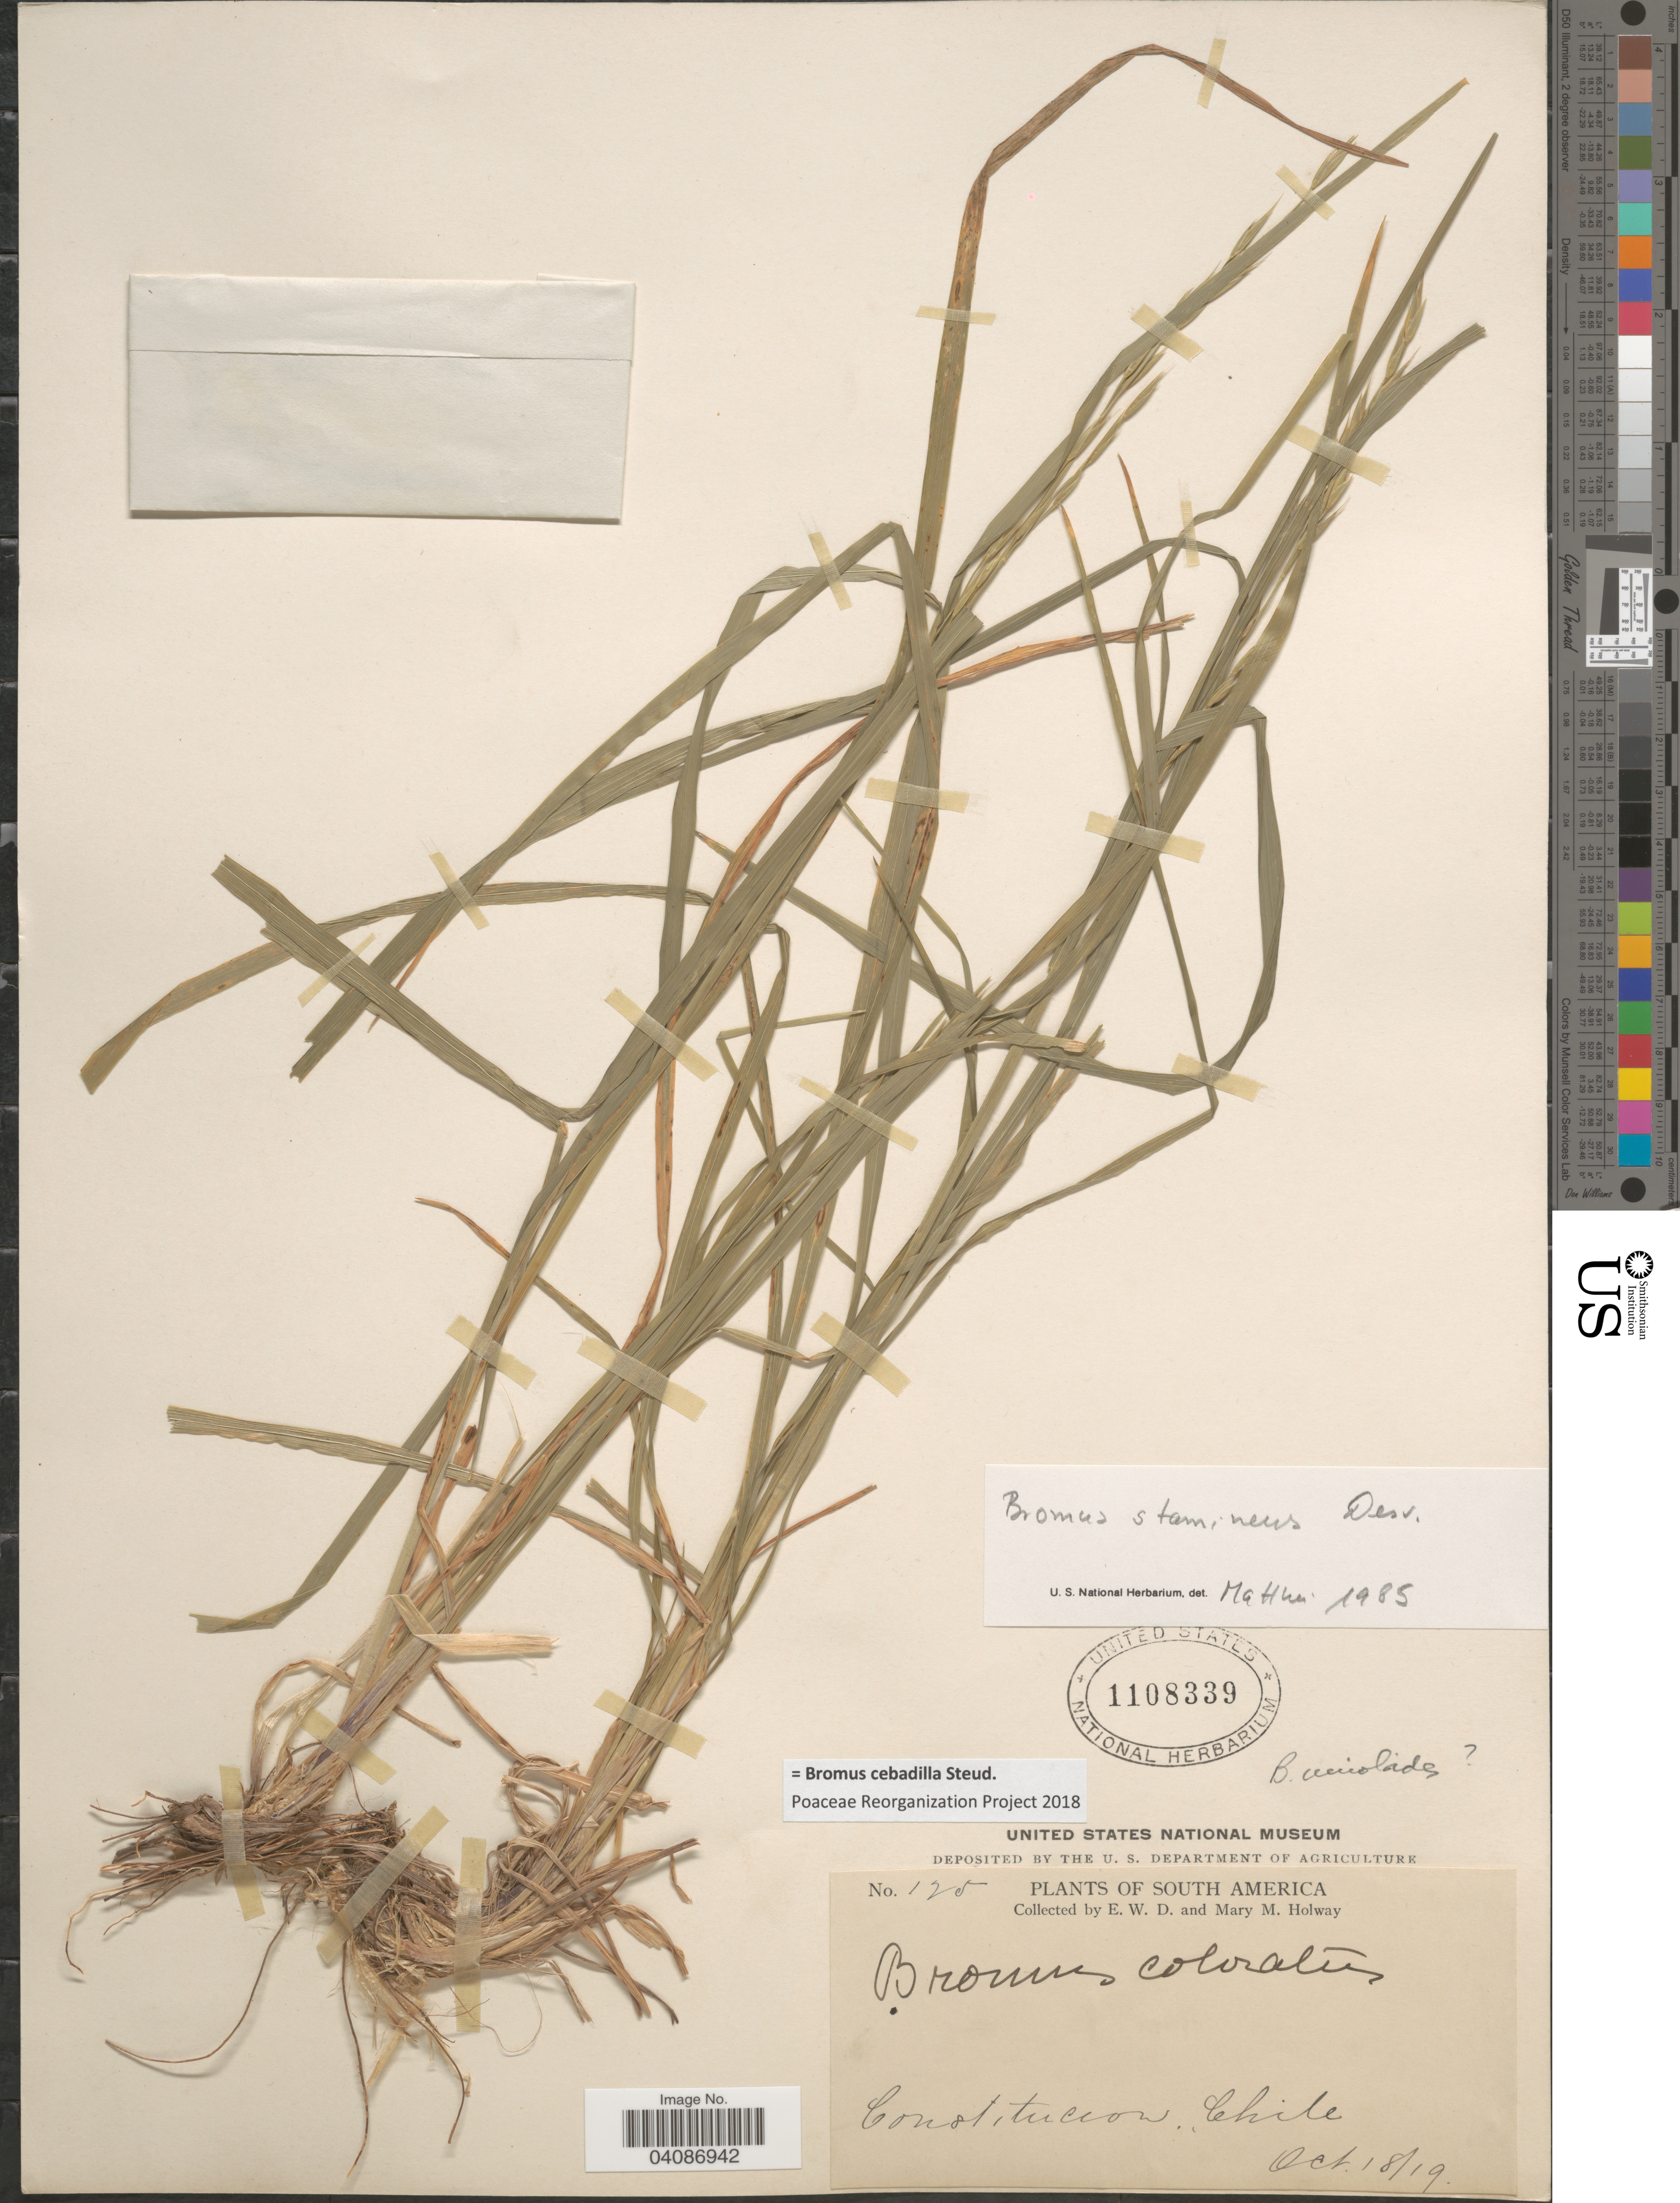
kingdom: Plantae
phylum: Tracheophyta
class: Liliopsida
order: Poales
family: Poaceae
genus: Bromus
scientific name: Bromus cebadilla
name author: Steud.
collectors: E. W. D. Holway & M. M. Holway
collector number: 125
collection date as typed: Transcribed d/m/y: 18/10/19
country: Chile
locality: Constitucion.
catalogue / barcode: US 1108339